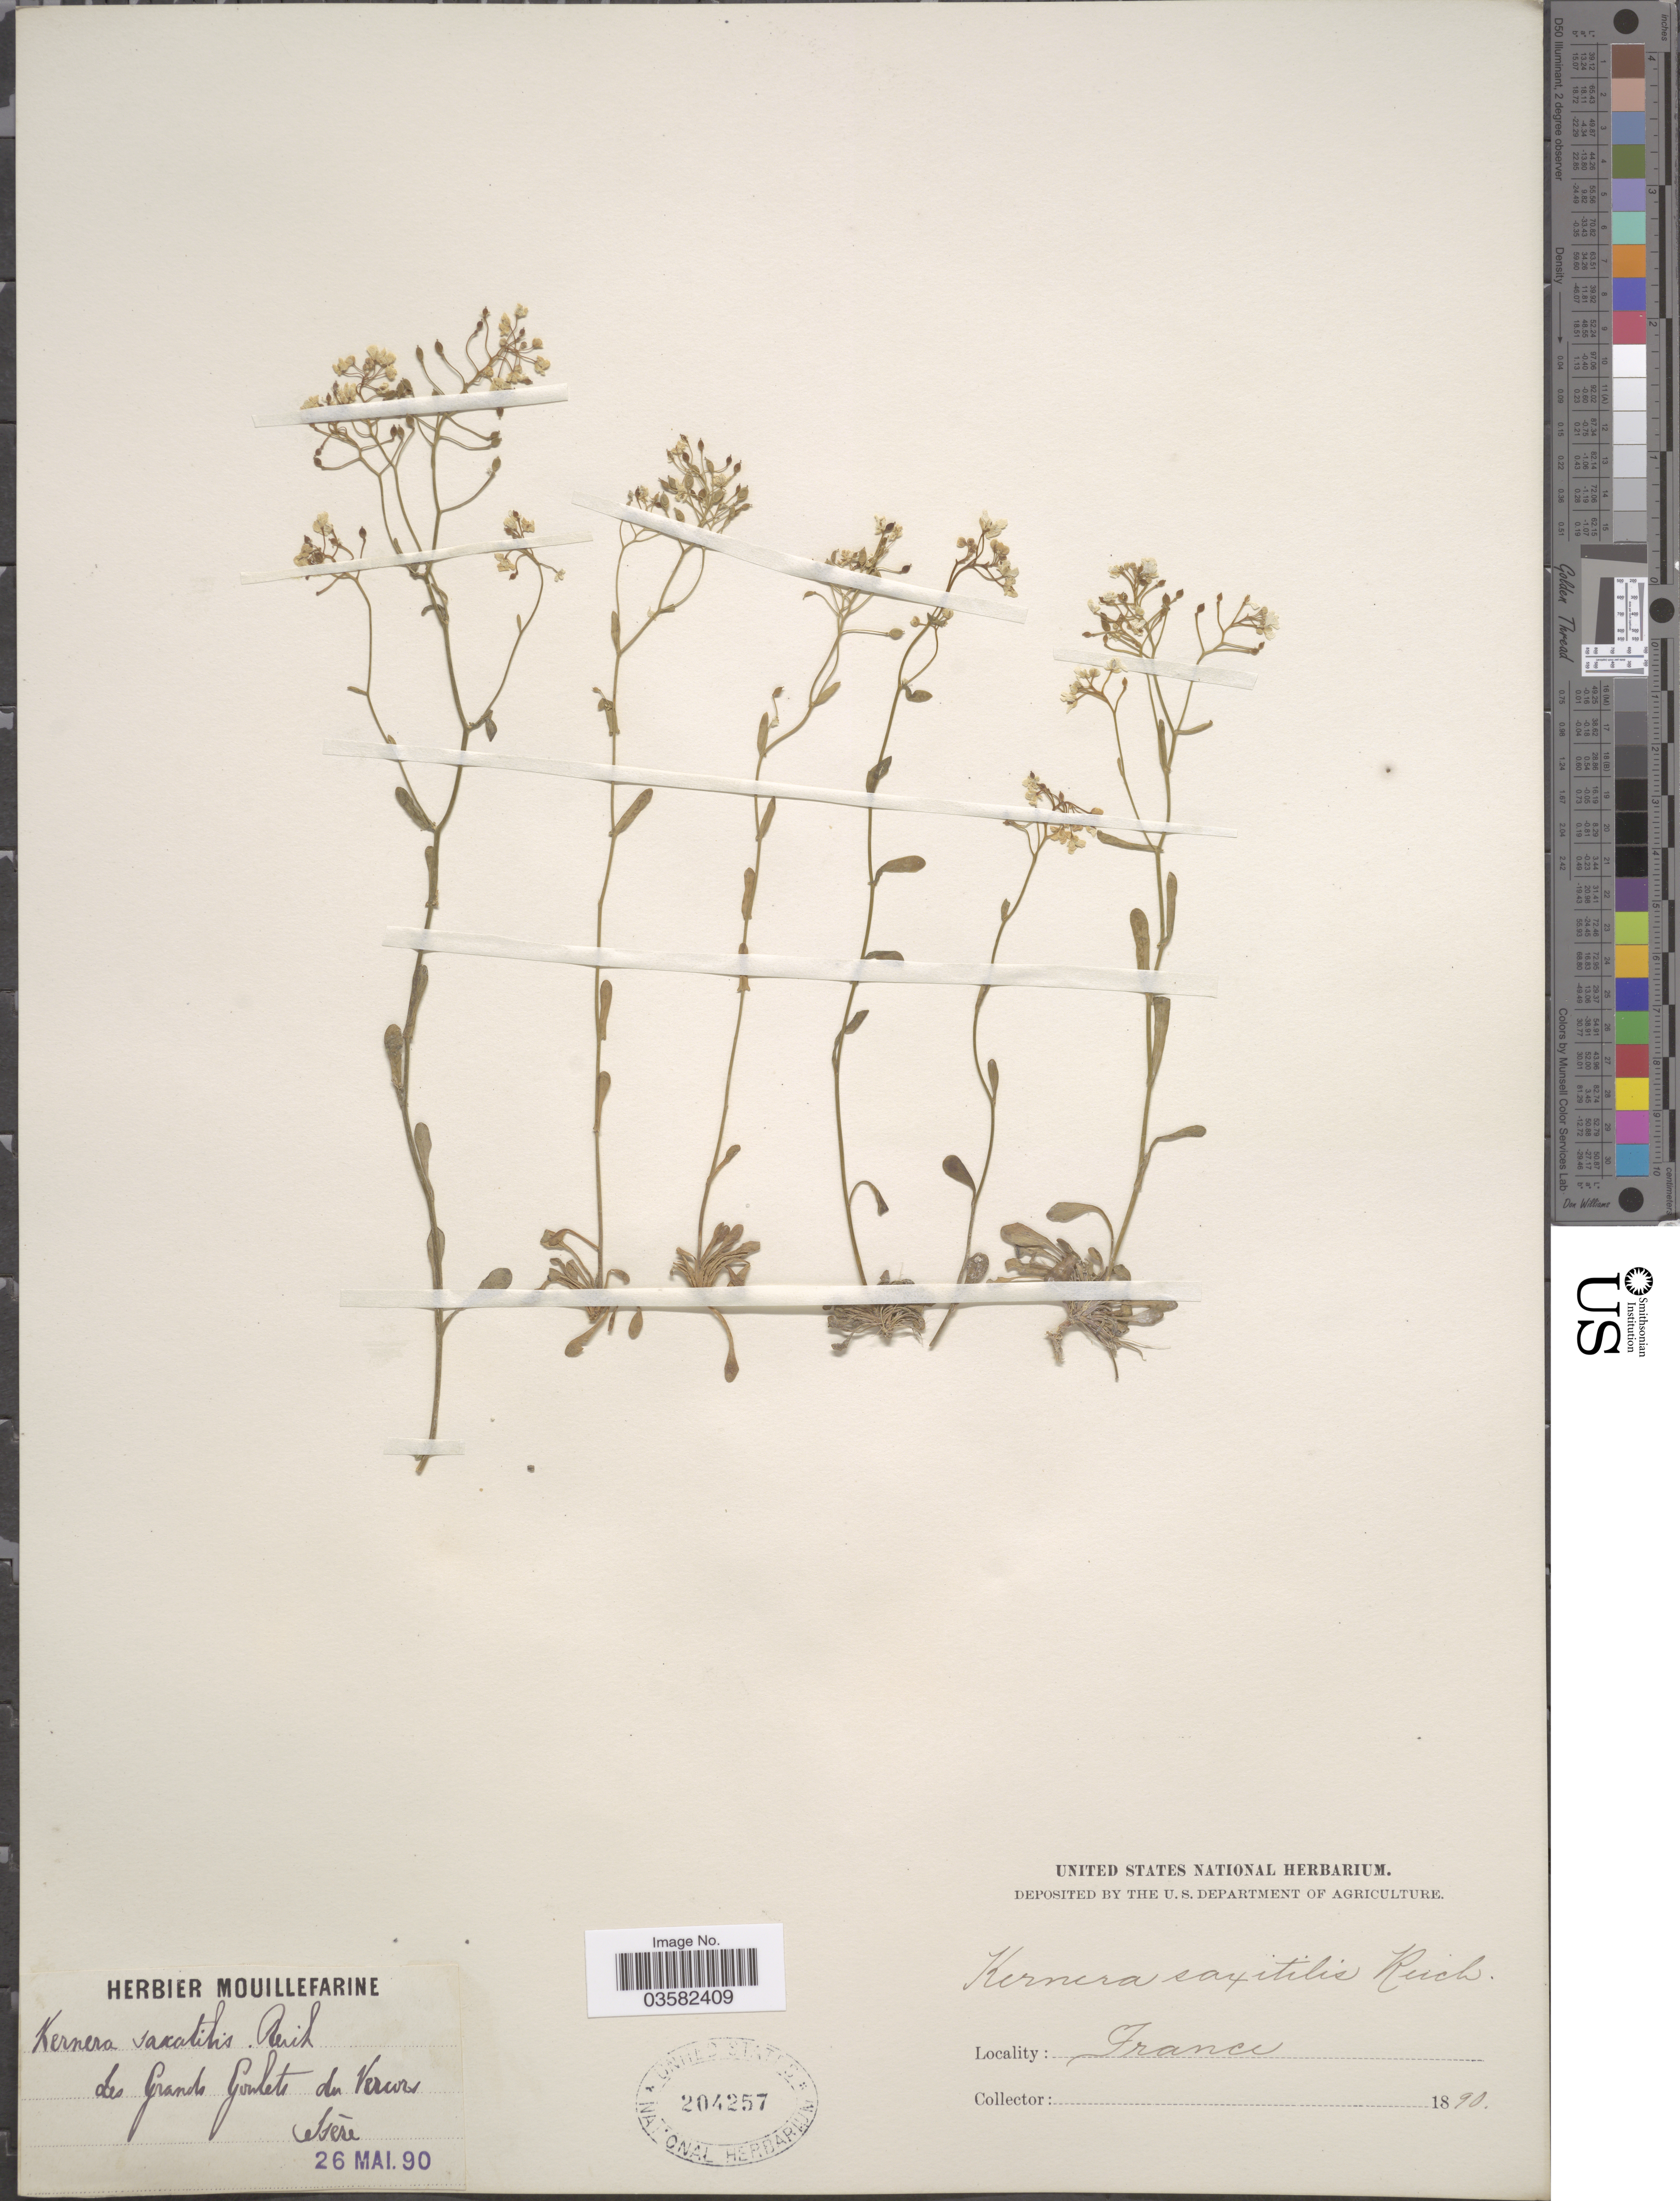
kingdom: Plantae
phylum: Tracheophyta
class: Magnoliopsida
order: Brassicales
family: Brassicaceae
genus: Kernera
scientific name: Kernera saxatilis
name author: (L.) Rchb.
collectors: ex herb. Mouillefarine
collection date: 1890-05-26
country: France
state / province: Auvergne-Rhône-Alpes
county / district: Isère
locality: Les Grands Goulets du Isère.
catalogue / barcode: US 204257